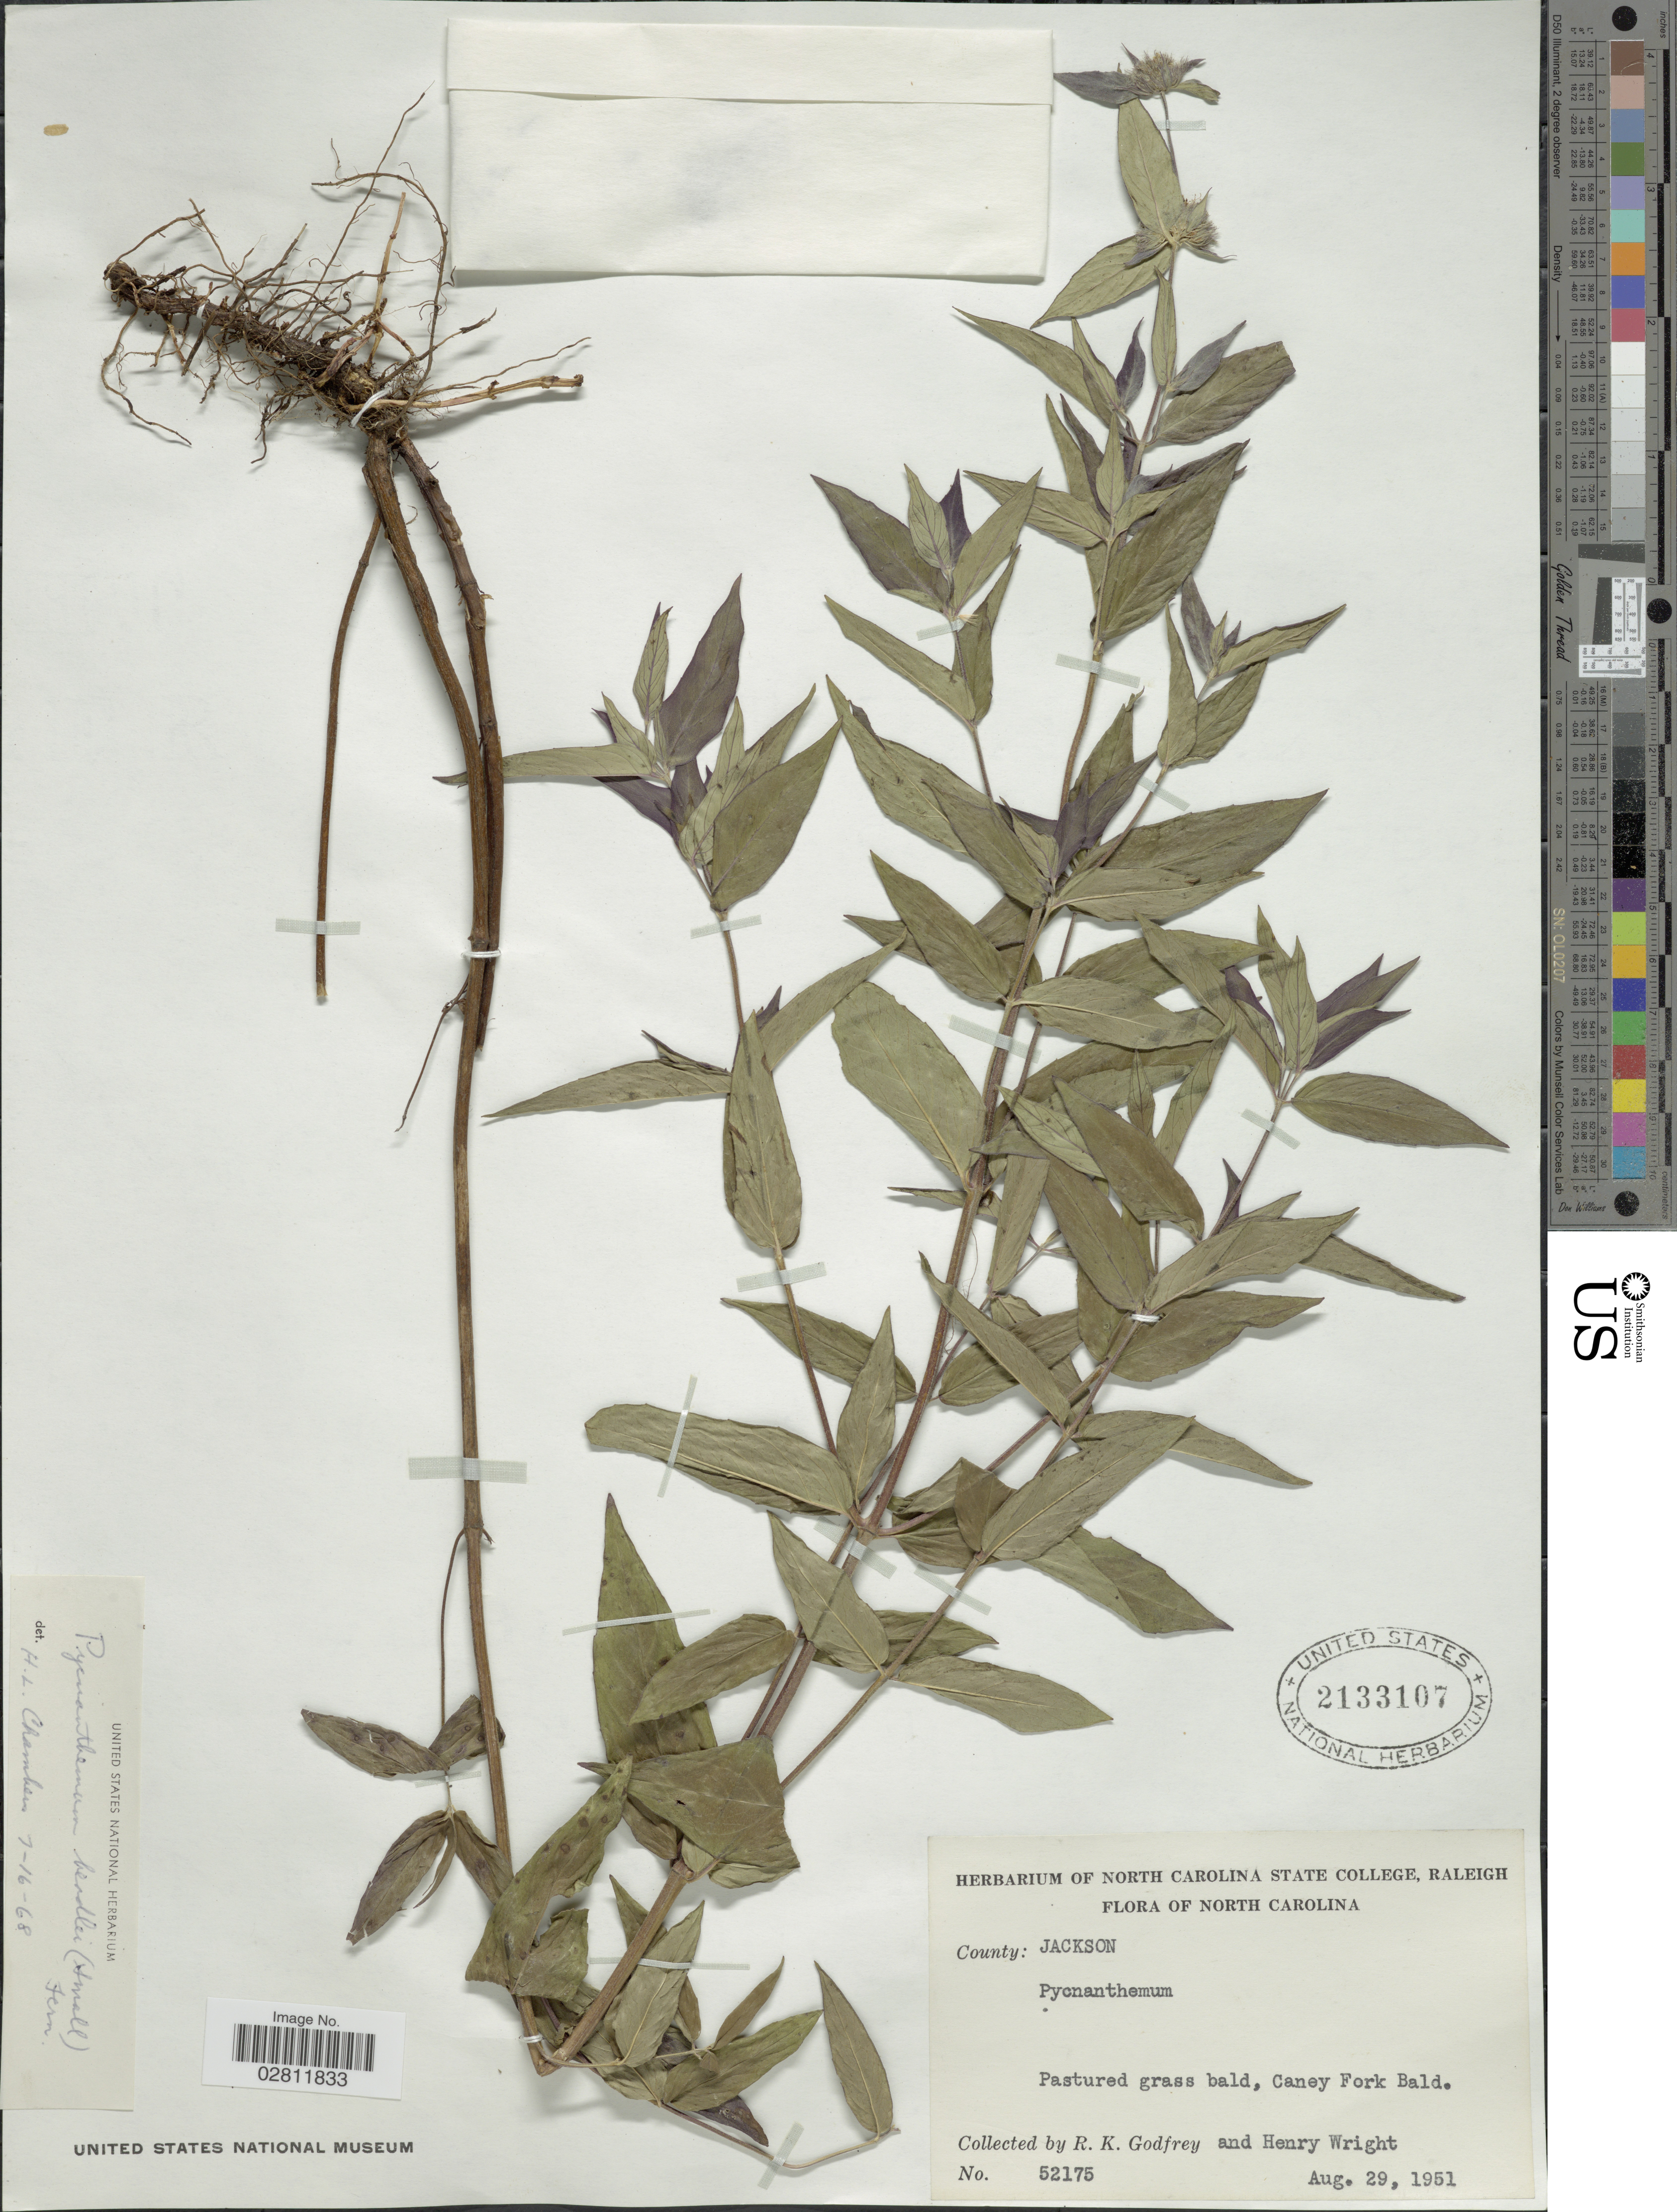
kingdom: Plantae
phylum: Tracheophyta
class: Magnoliopsida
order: Lamiales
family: Lamiaceae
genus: Pycnanthemum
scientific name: Pycnanthemum beadlei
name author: (Small) Fernald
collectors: R. K. Godfrey & H. Wright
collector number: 52175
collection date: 1951-08-29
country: United States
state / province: North Carolina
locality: County: Jackson. Pastured grass bald, Caney Fork Bald.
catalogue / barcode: US 2133107